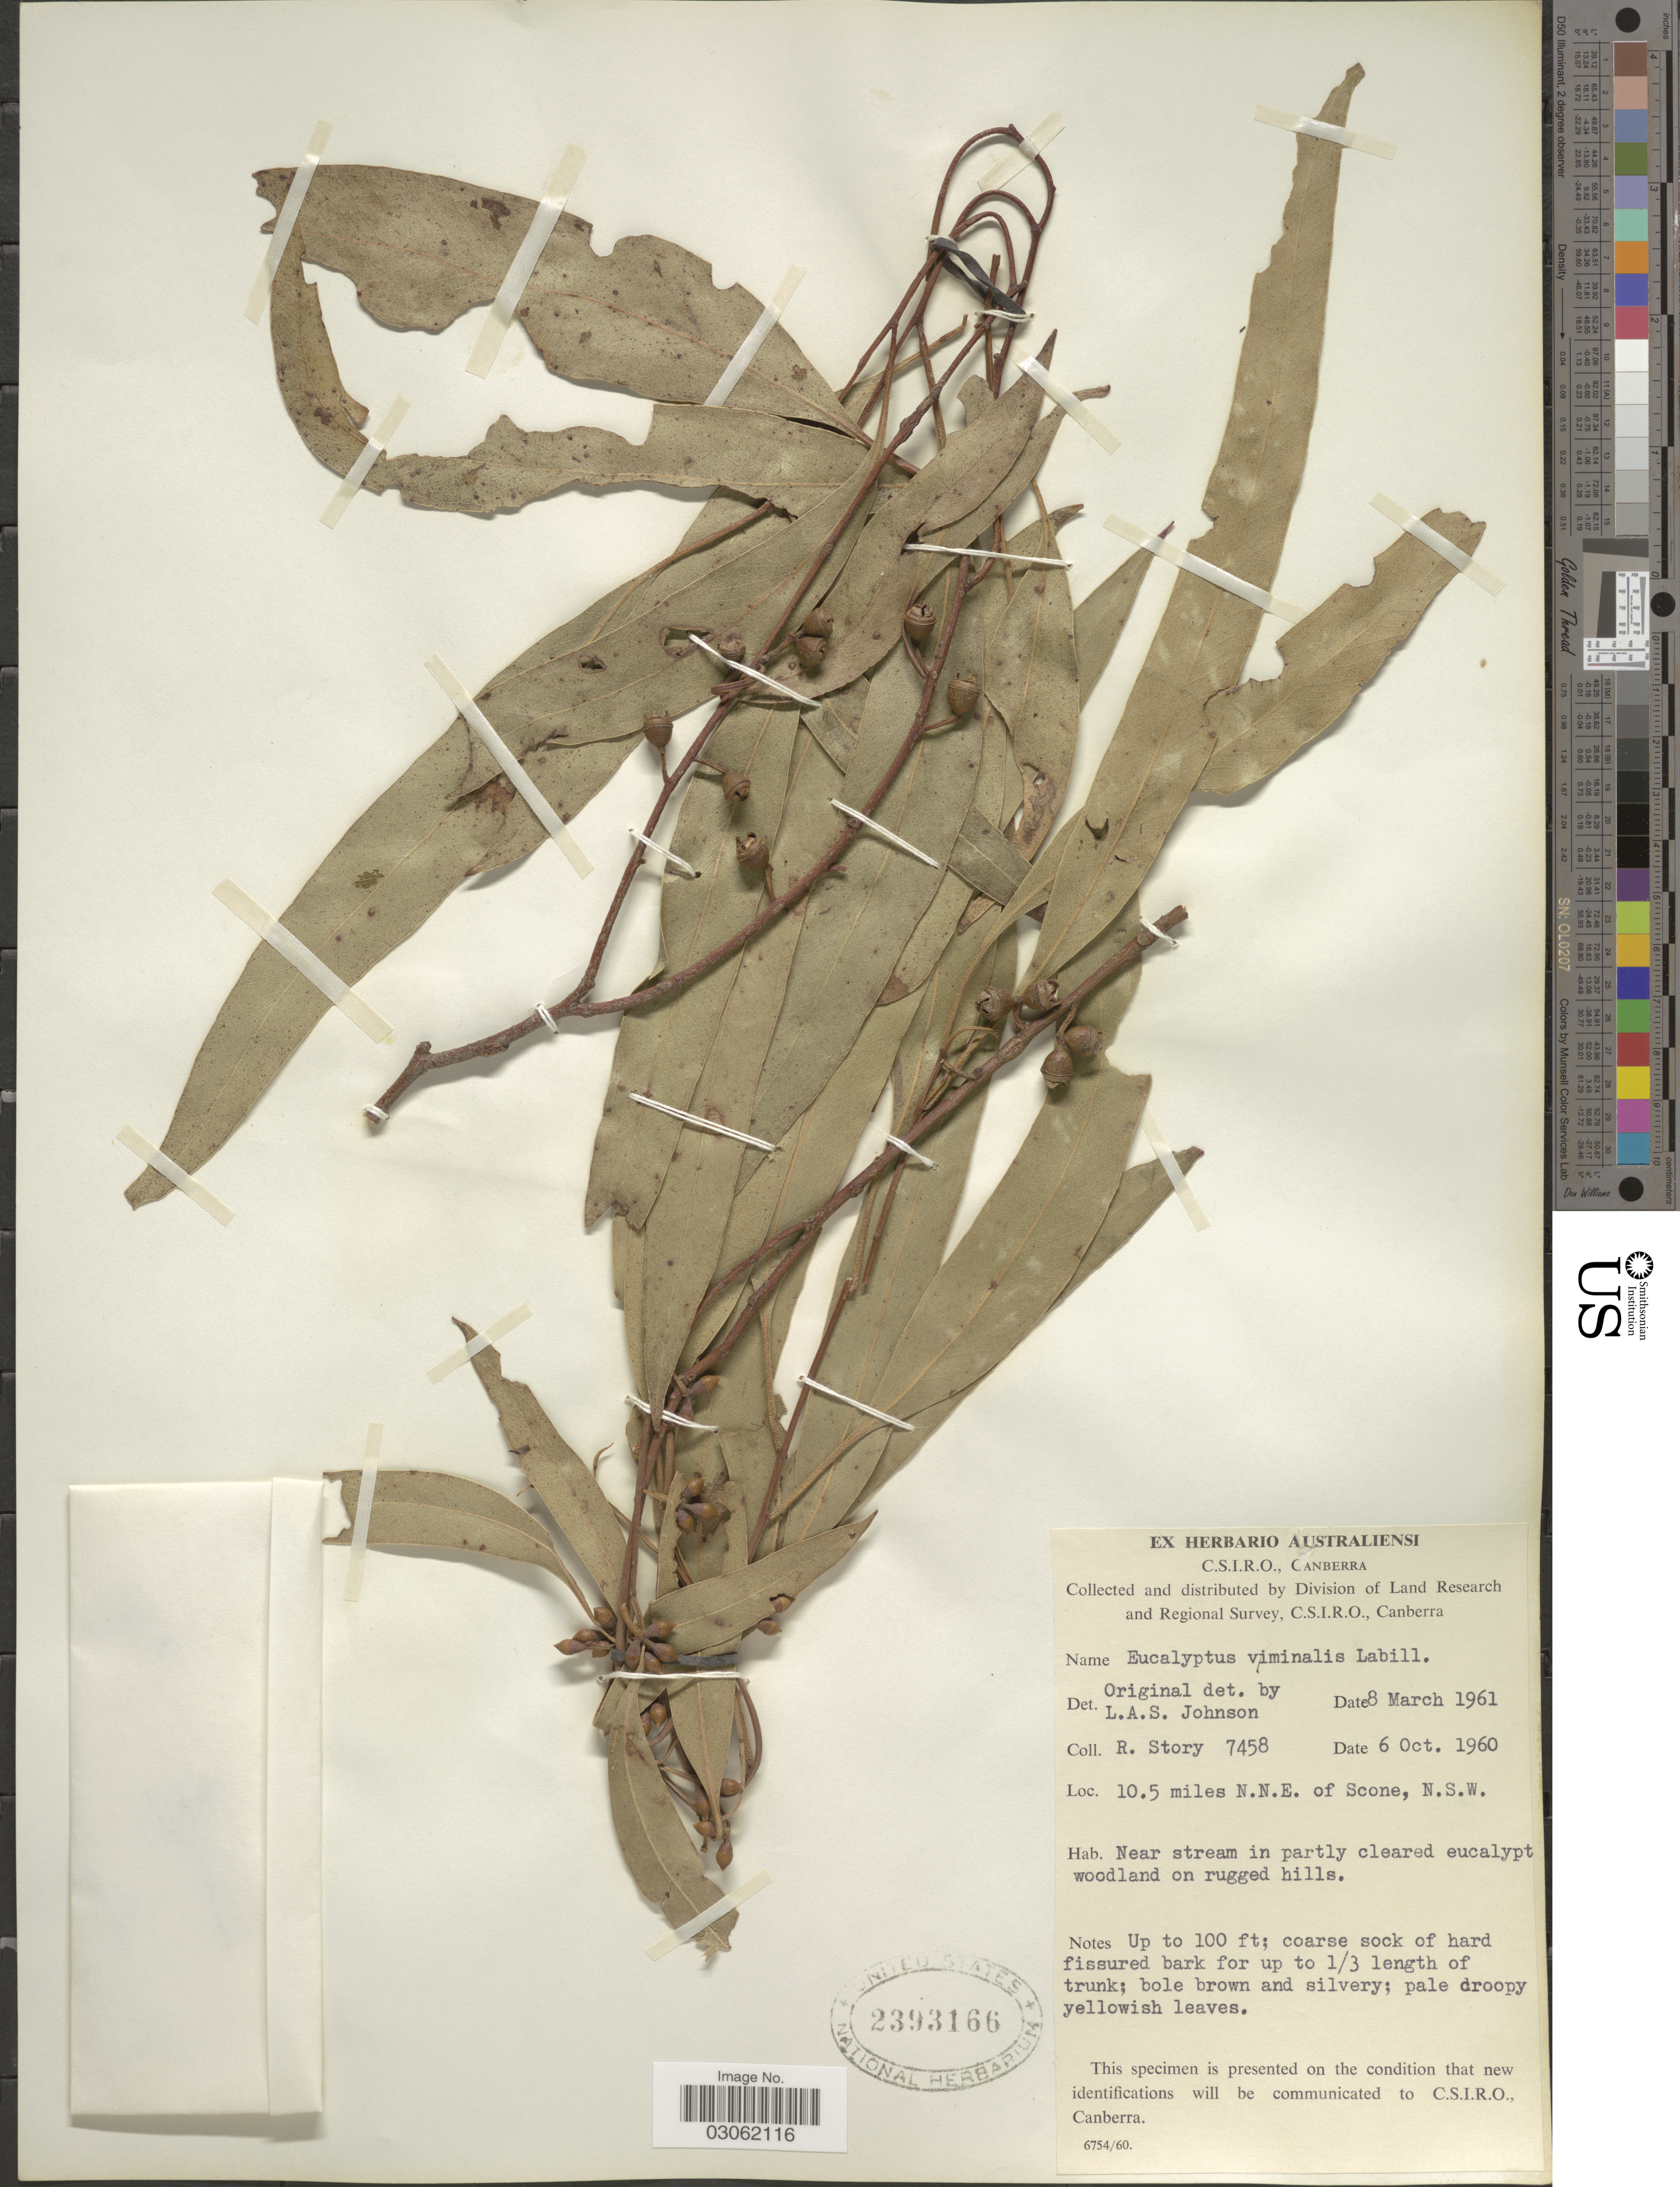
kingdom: Plantae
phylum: Tracheophyta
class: Magnoliopsida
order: Myrtales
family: Myrtaceae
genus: Eucalyptus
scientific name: Eucalyptus viminalis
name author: Labill.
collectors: R. Story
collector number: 7458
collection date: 1960-10-06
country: Australia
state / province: New South Wales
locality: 10.5 miles N. N. E. of Scone, N. S. W.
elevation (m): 30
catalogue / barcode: US 2393166